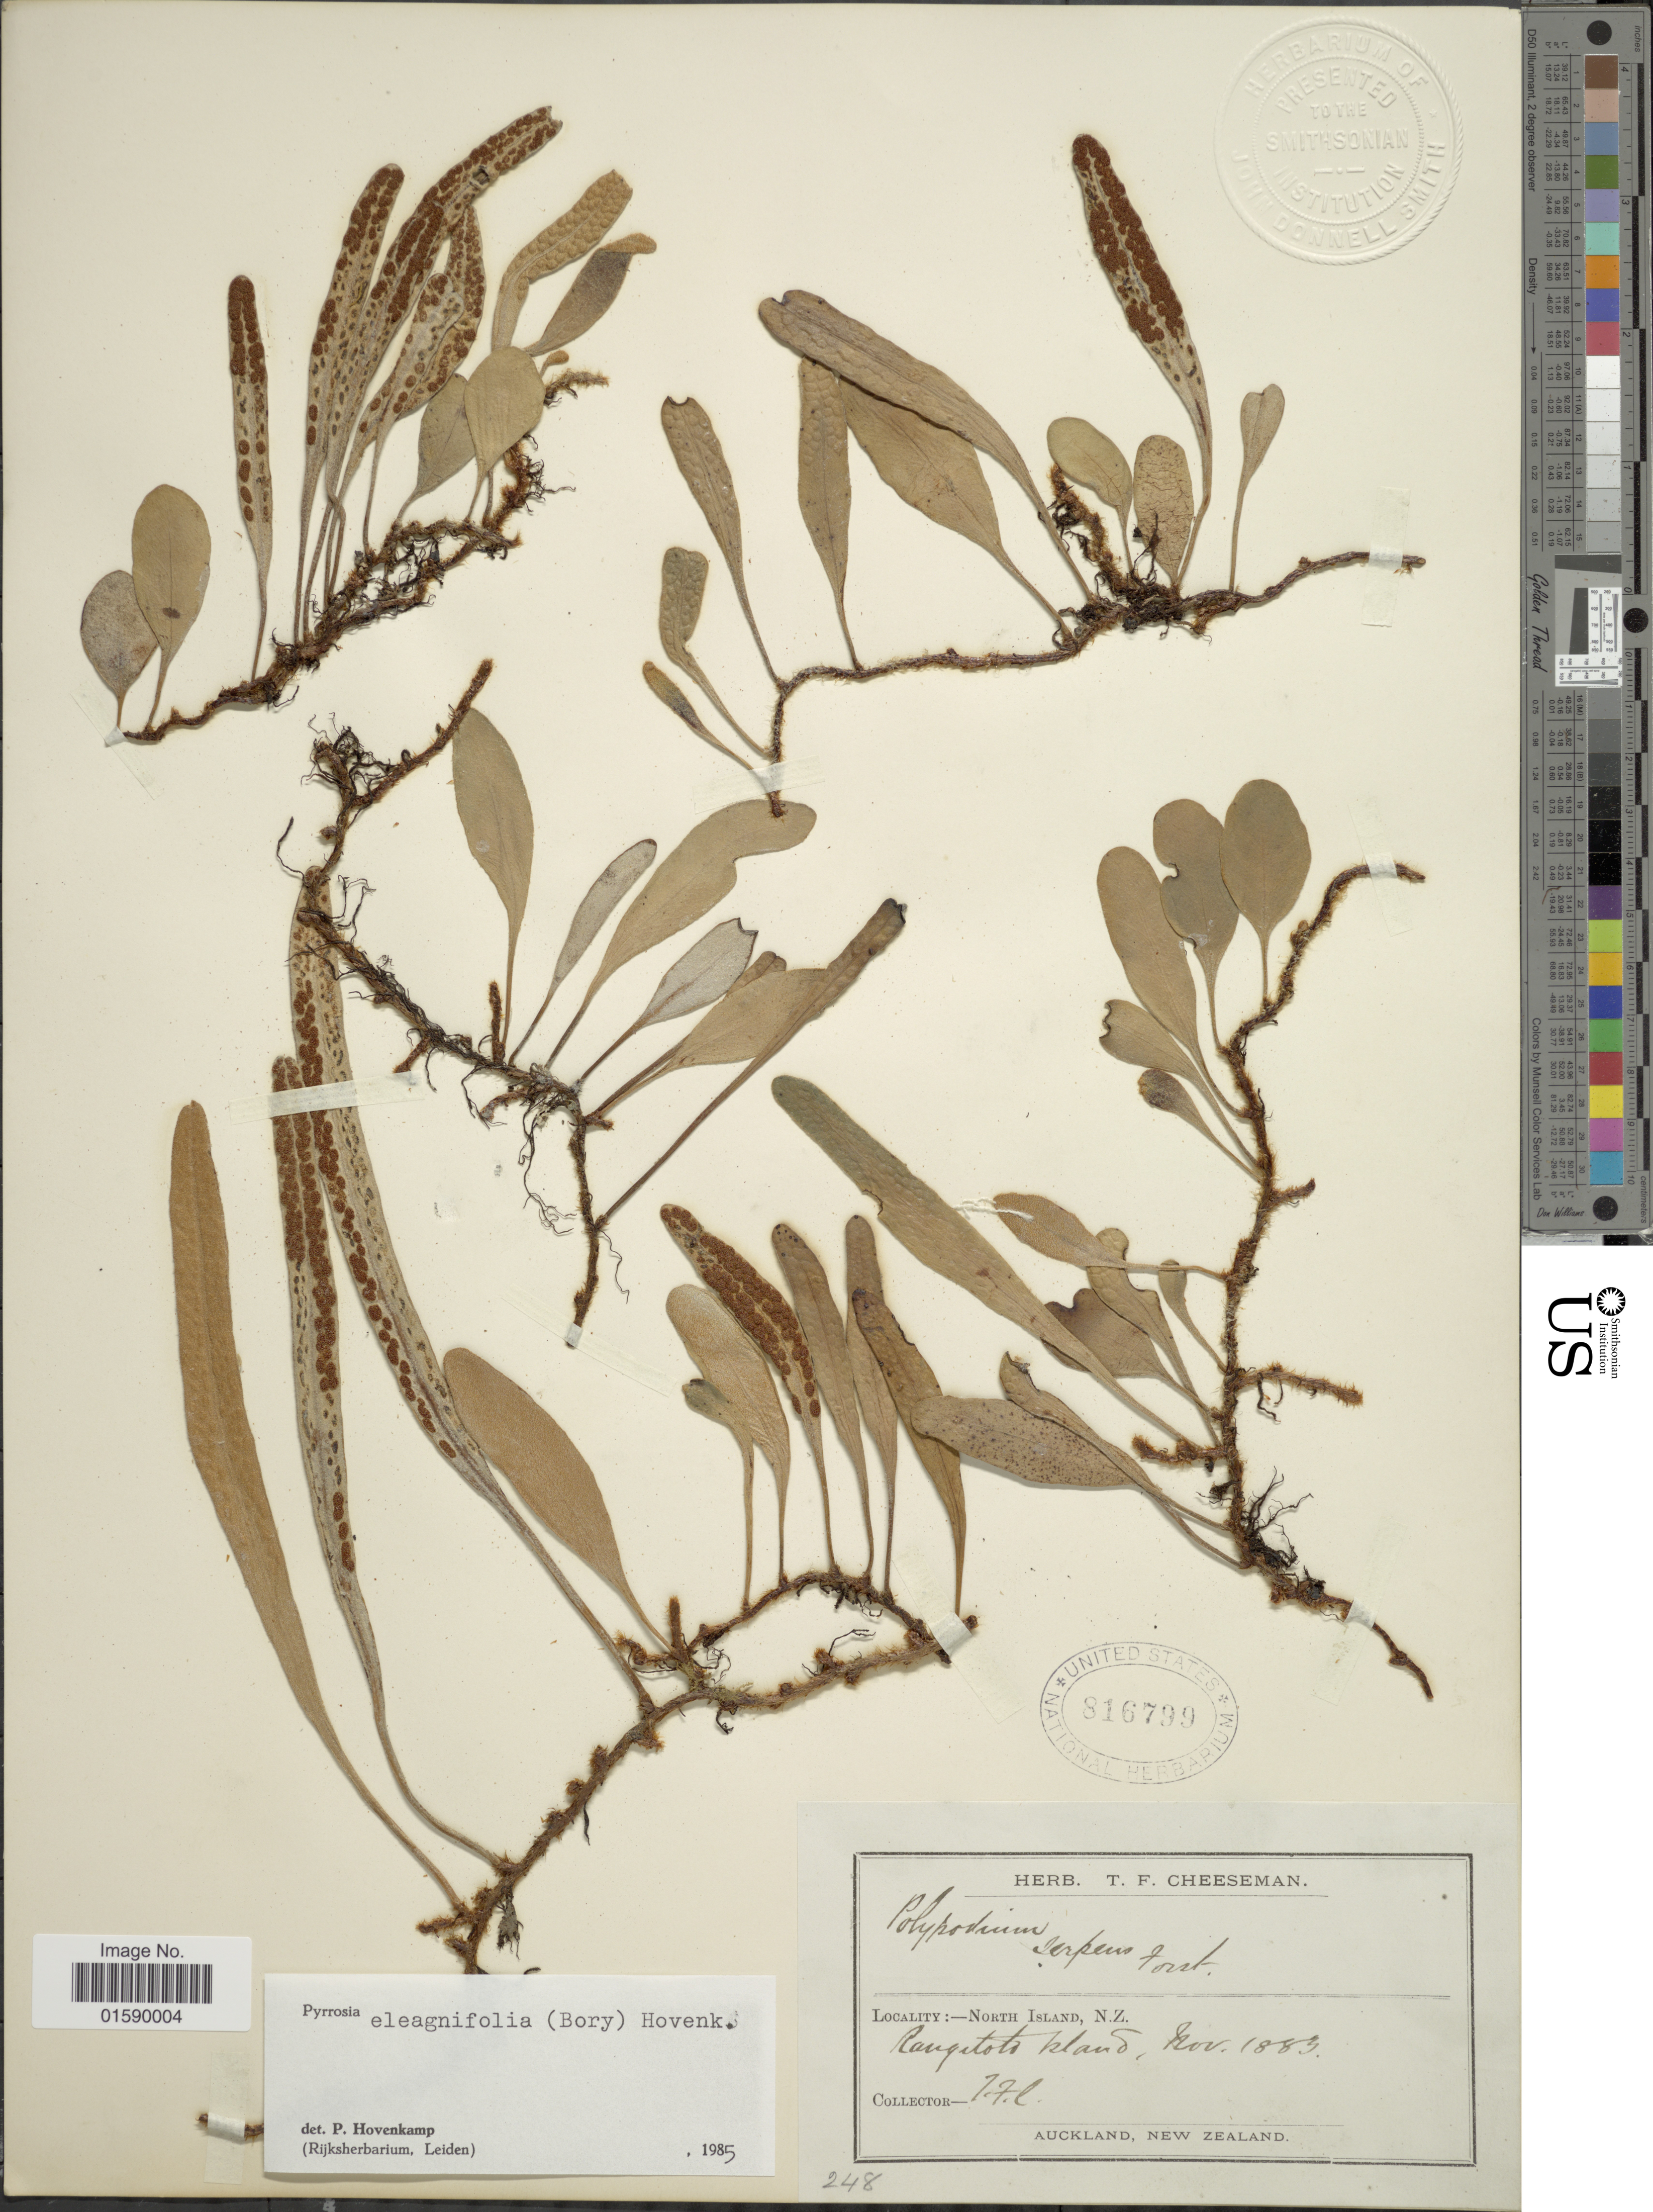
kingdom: Plantae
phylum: Tracheophyta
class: Polypodiopsida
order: Polypodiales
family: Polypodiaceae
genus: Pyrrosia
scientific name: Pyrrosia elaeagnifolia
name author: (Bory) Hovenkamp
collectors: T. F. Cheeseman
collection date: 1883-11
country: New Zealand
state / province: Auckland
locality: North Island, N. Z. Rangitoto Island.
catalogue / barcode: US 816799